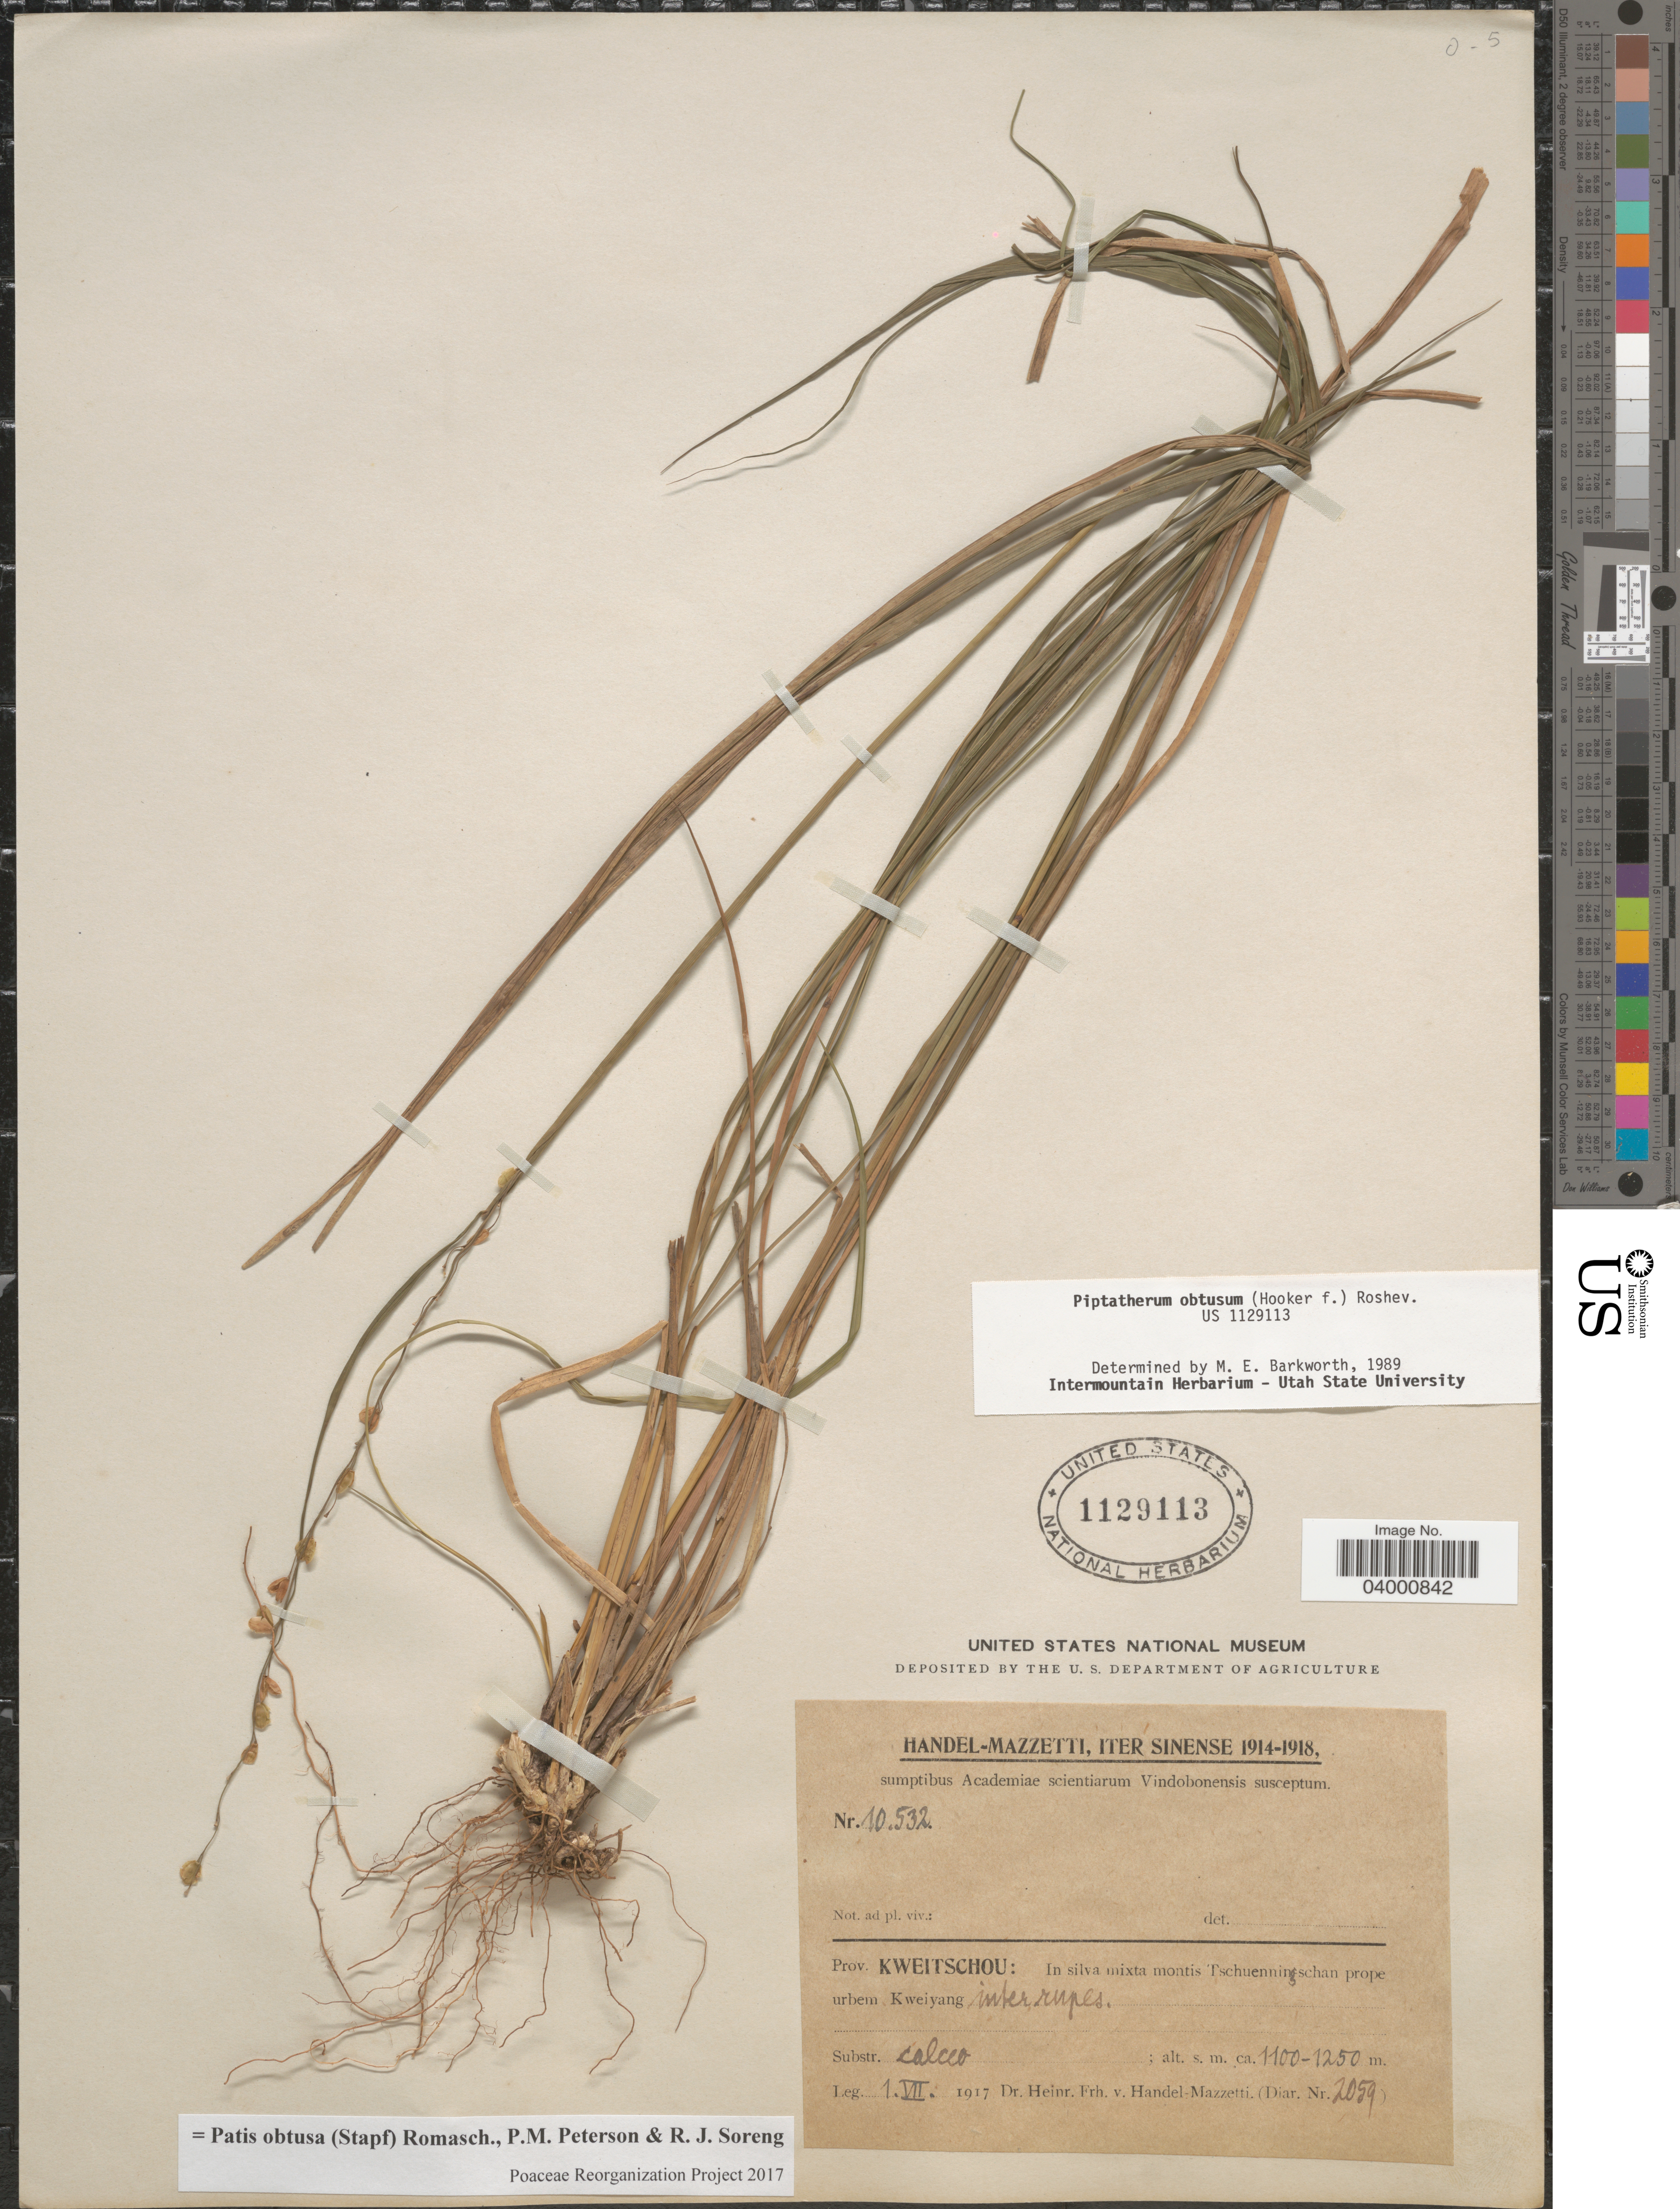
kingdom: Plantae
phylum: Tracheophyta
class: Liliopsida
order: Poales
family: Poaceae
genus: Patis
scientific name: Patis obtusa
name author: (Stapf) Romasch. et al.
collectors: H. Handel-Mazzetti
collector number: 10532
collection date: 1917-07-01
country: China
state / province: Guizhou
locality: Prov. Kweitschou: In silva mixta montis Tschuennin-schan prope urbem. Kweiyang inter. rupes.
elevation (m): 1100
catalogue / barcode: US 1129113